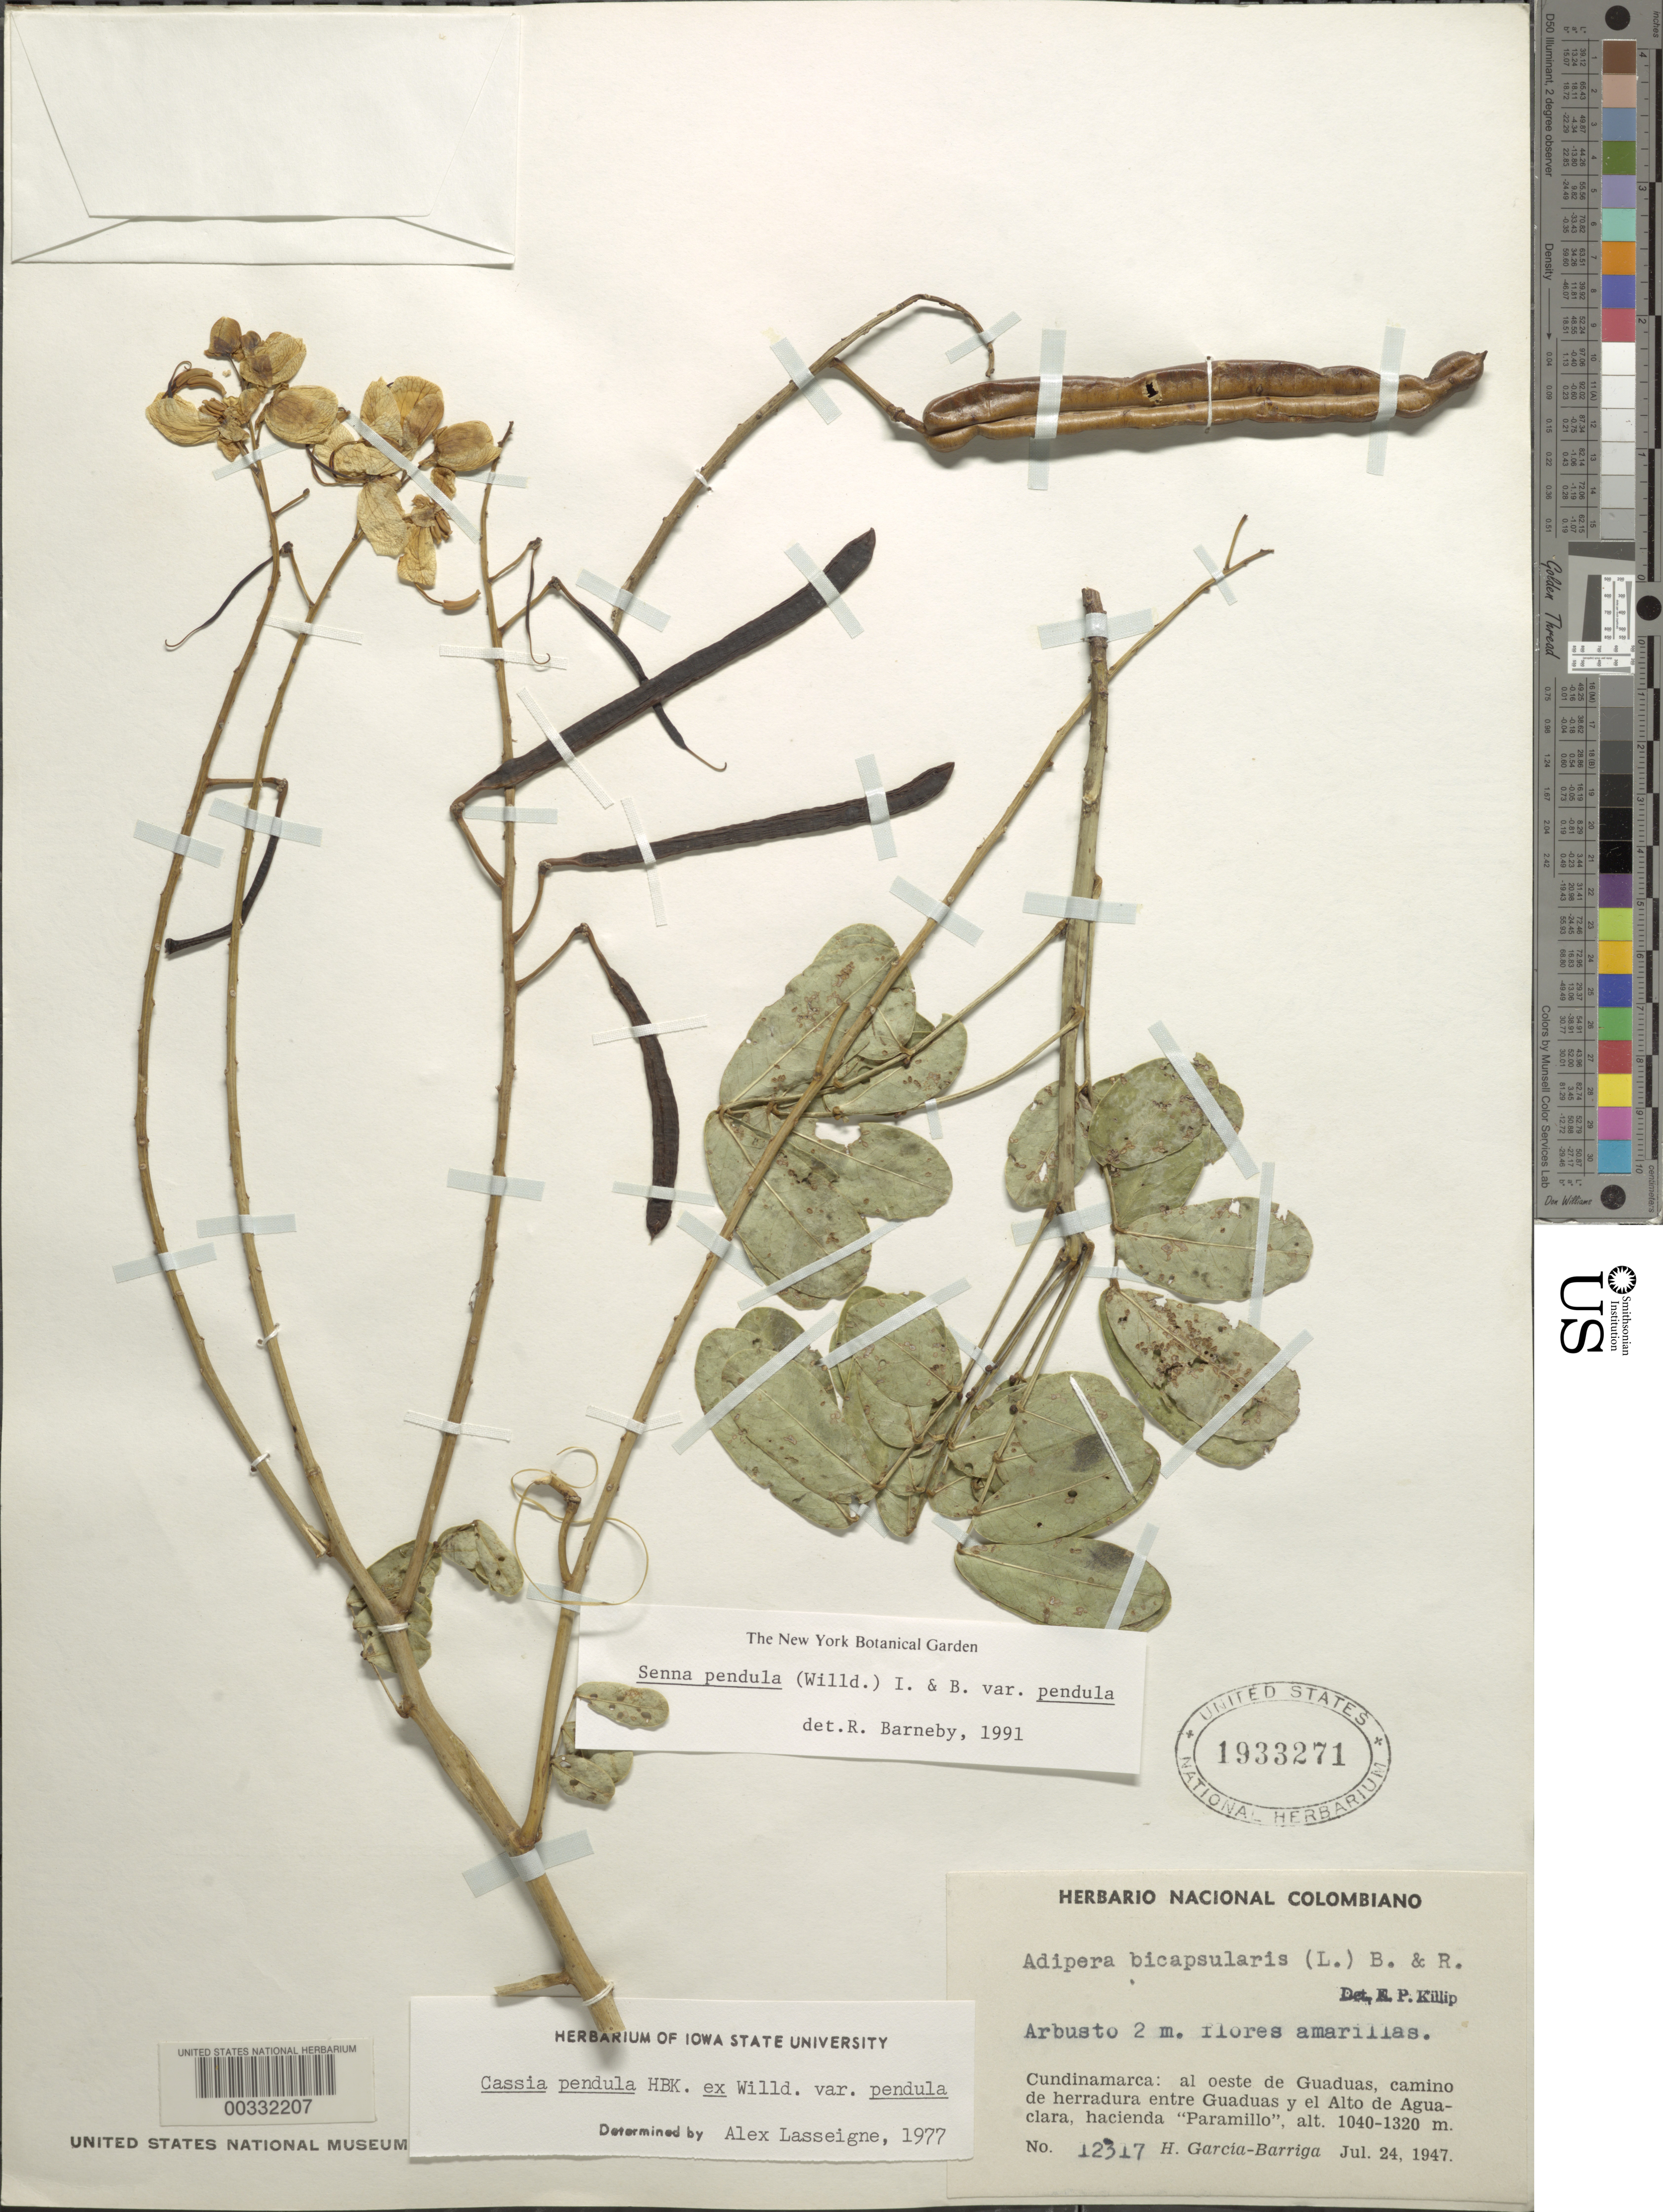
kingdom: Plantae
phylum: Tracheophyta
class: Magnoliopsida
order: Fabales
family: Fabaceae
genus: Senna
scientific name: Senna pendula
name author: (Humb. & Bonpl. ex Willd.) H.S. Irwin & Barneby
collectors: H. García Barriga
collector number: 12317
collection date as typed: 24 Jul 1947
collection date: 1947-07-24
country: Colombia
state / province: Cundinamarca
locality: E of Guaduas, Camino de Herradura between Guaduas and Alto de Aguaclara, Hacienda "Paramillo"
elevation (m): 1040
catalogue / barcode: US 1933271